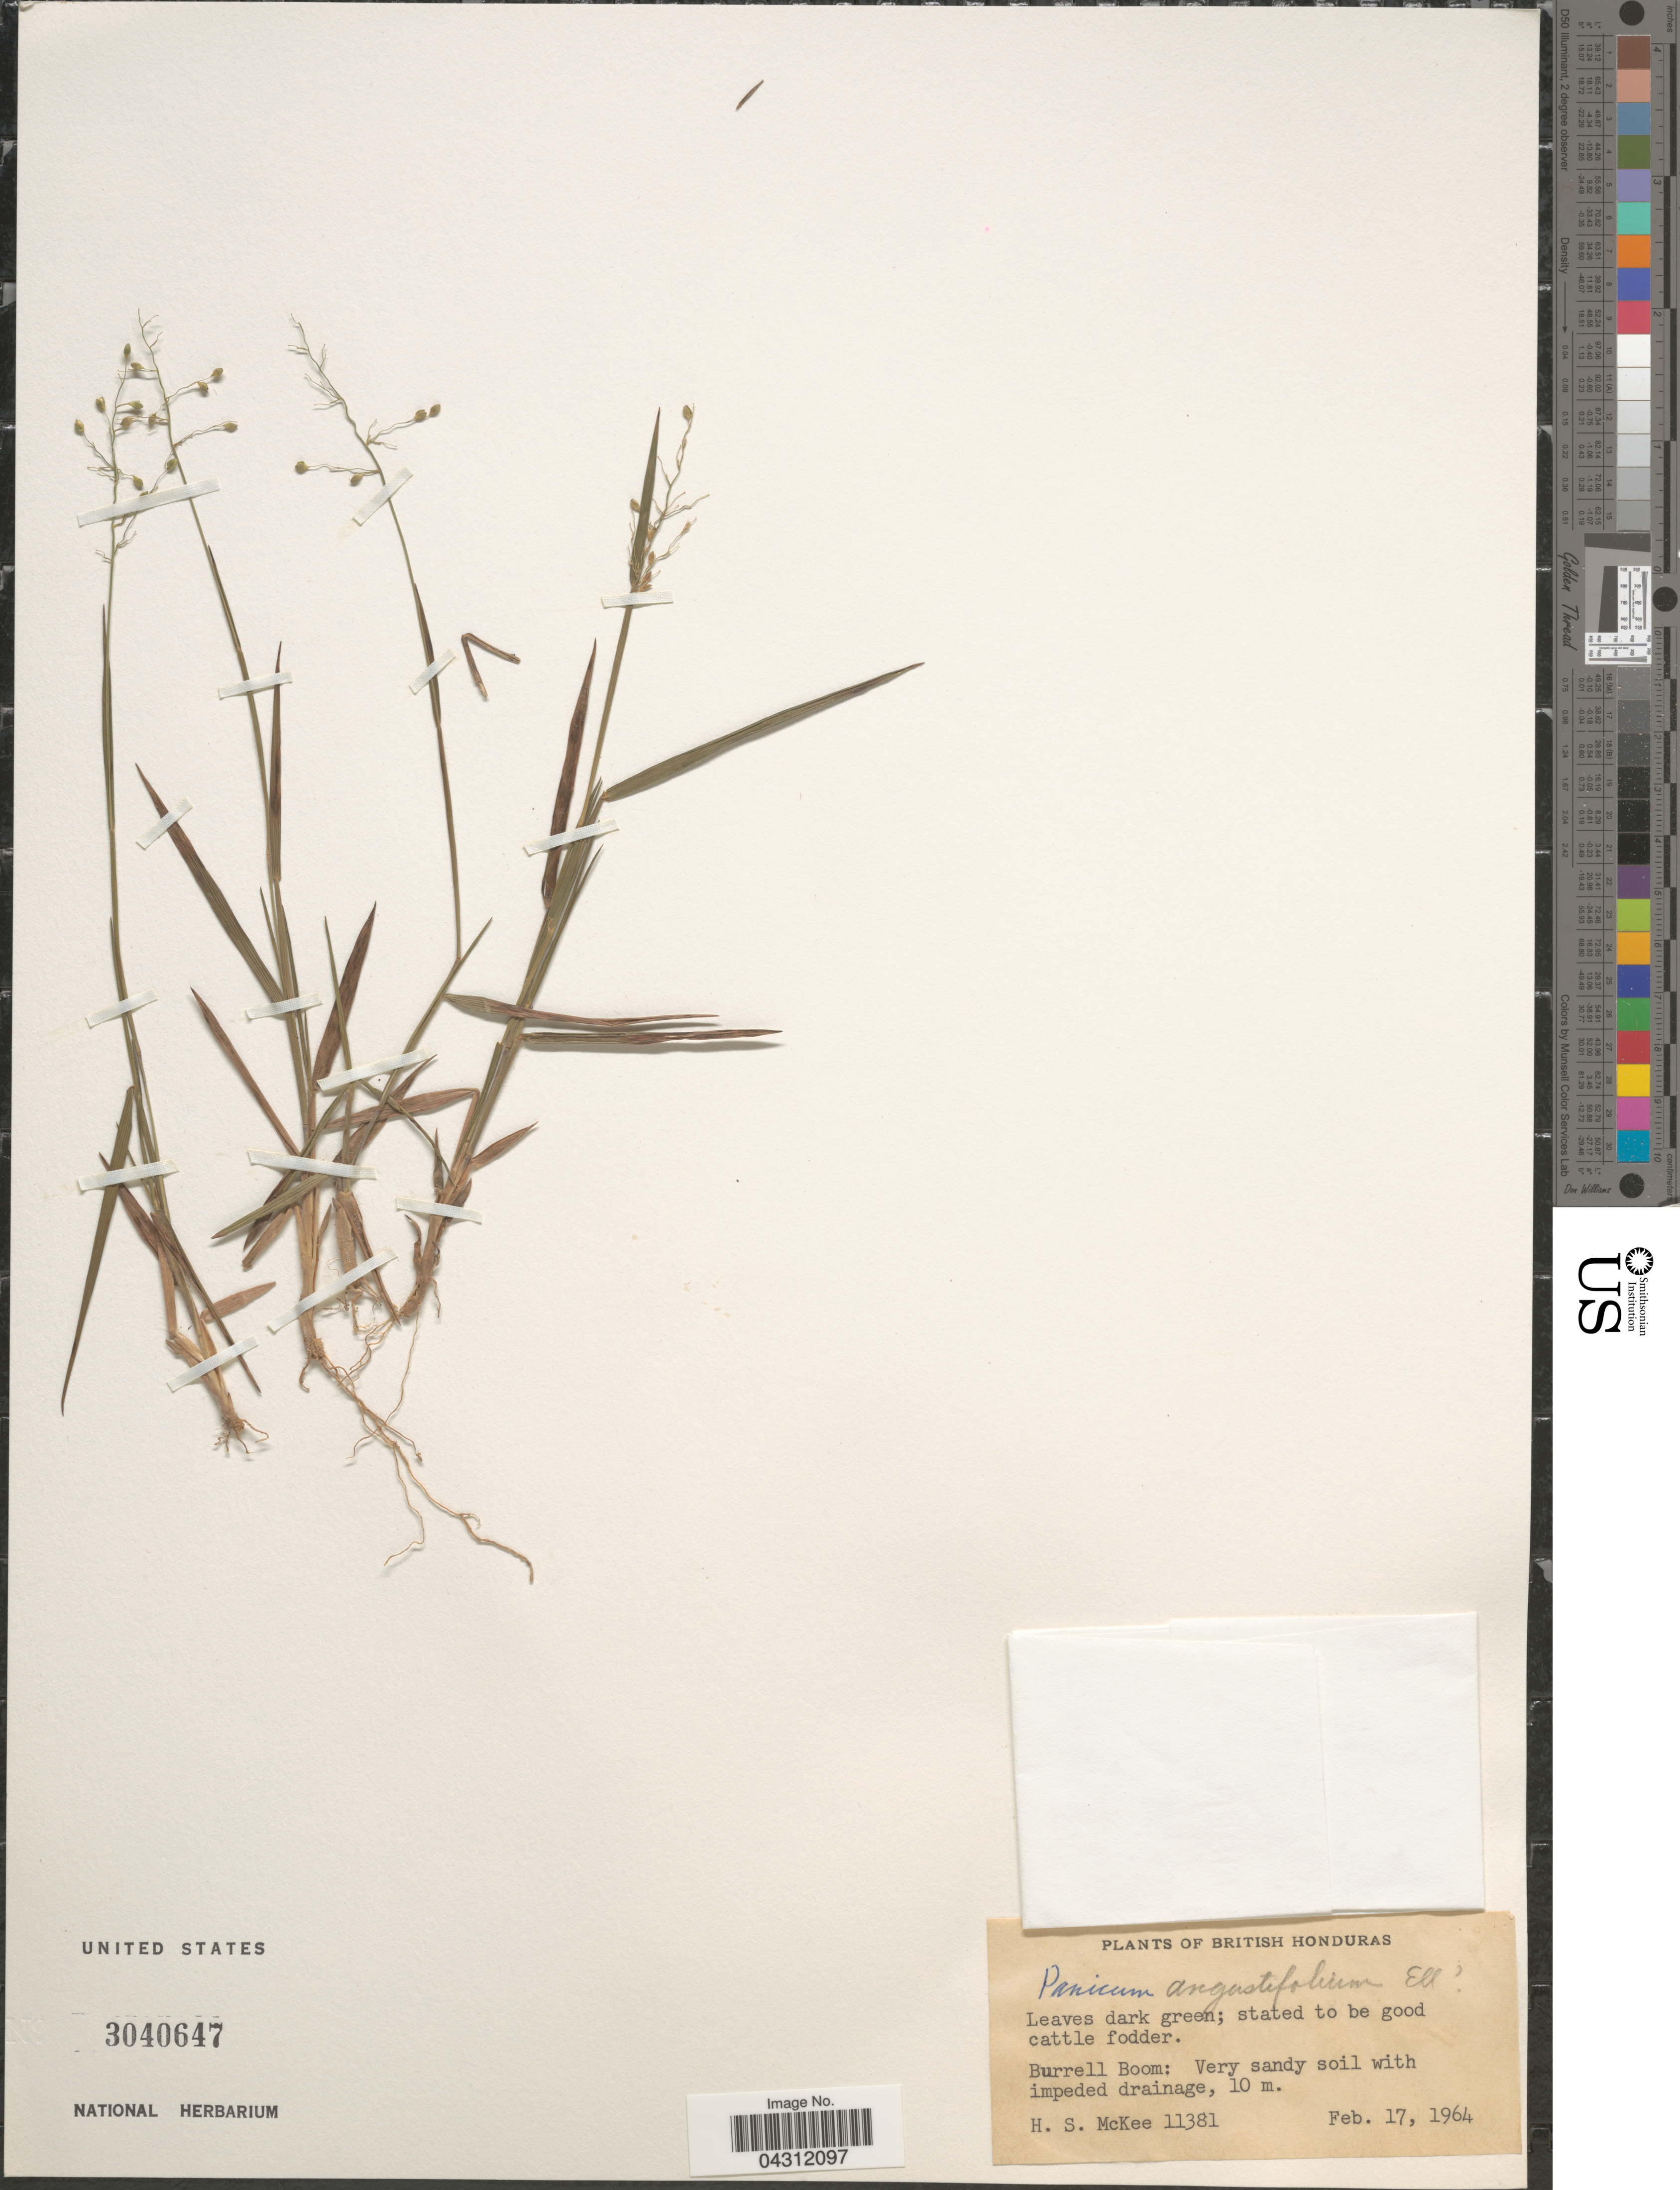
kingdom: Plantae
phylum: Tracheophyta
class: Liliopsida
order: Poales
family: Poaceae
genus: Dichanthelium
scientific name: Dichanthelium aciculare var. ramosum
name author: (Griseb.) Davidse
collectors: H. S. McKee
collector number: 11381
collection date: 1964-02-17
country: Belize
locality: British Honduras. Burerell Boo,: Very sandy soil with impeded drainnage.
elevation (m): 10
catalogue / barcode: US 3040647